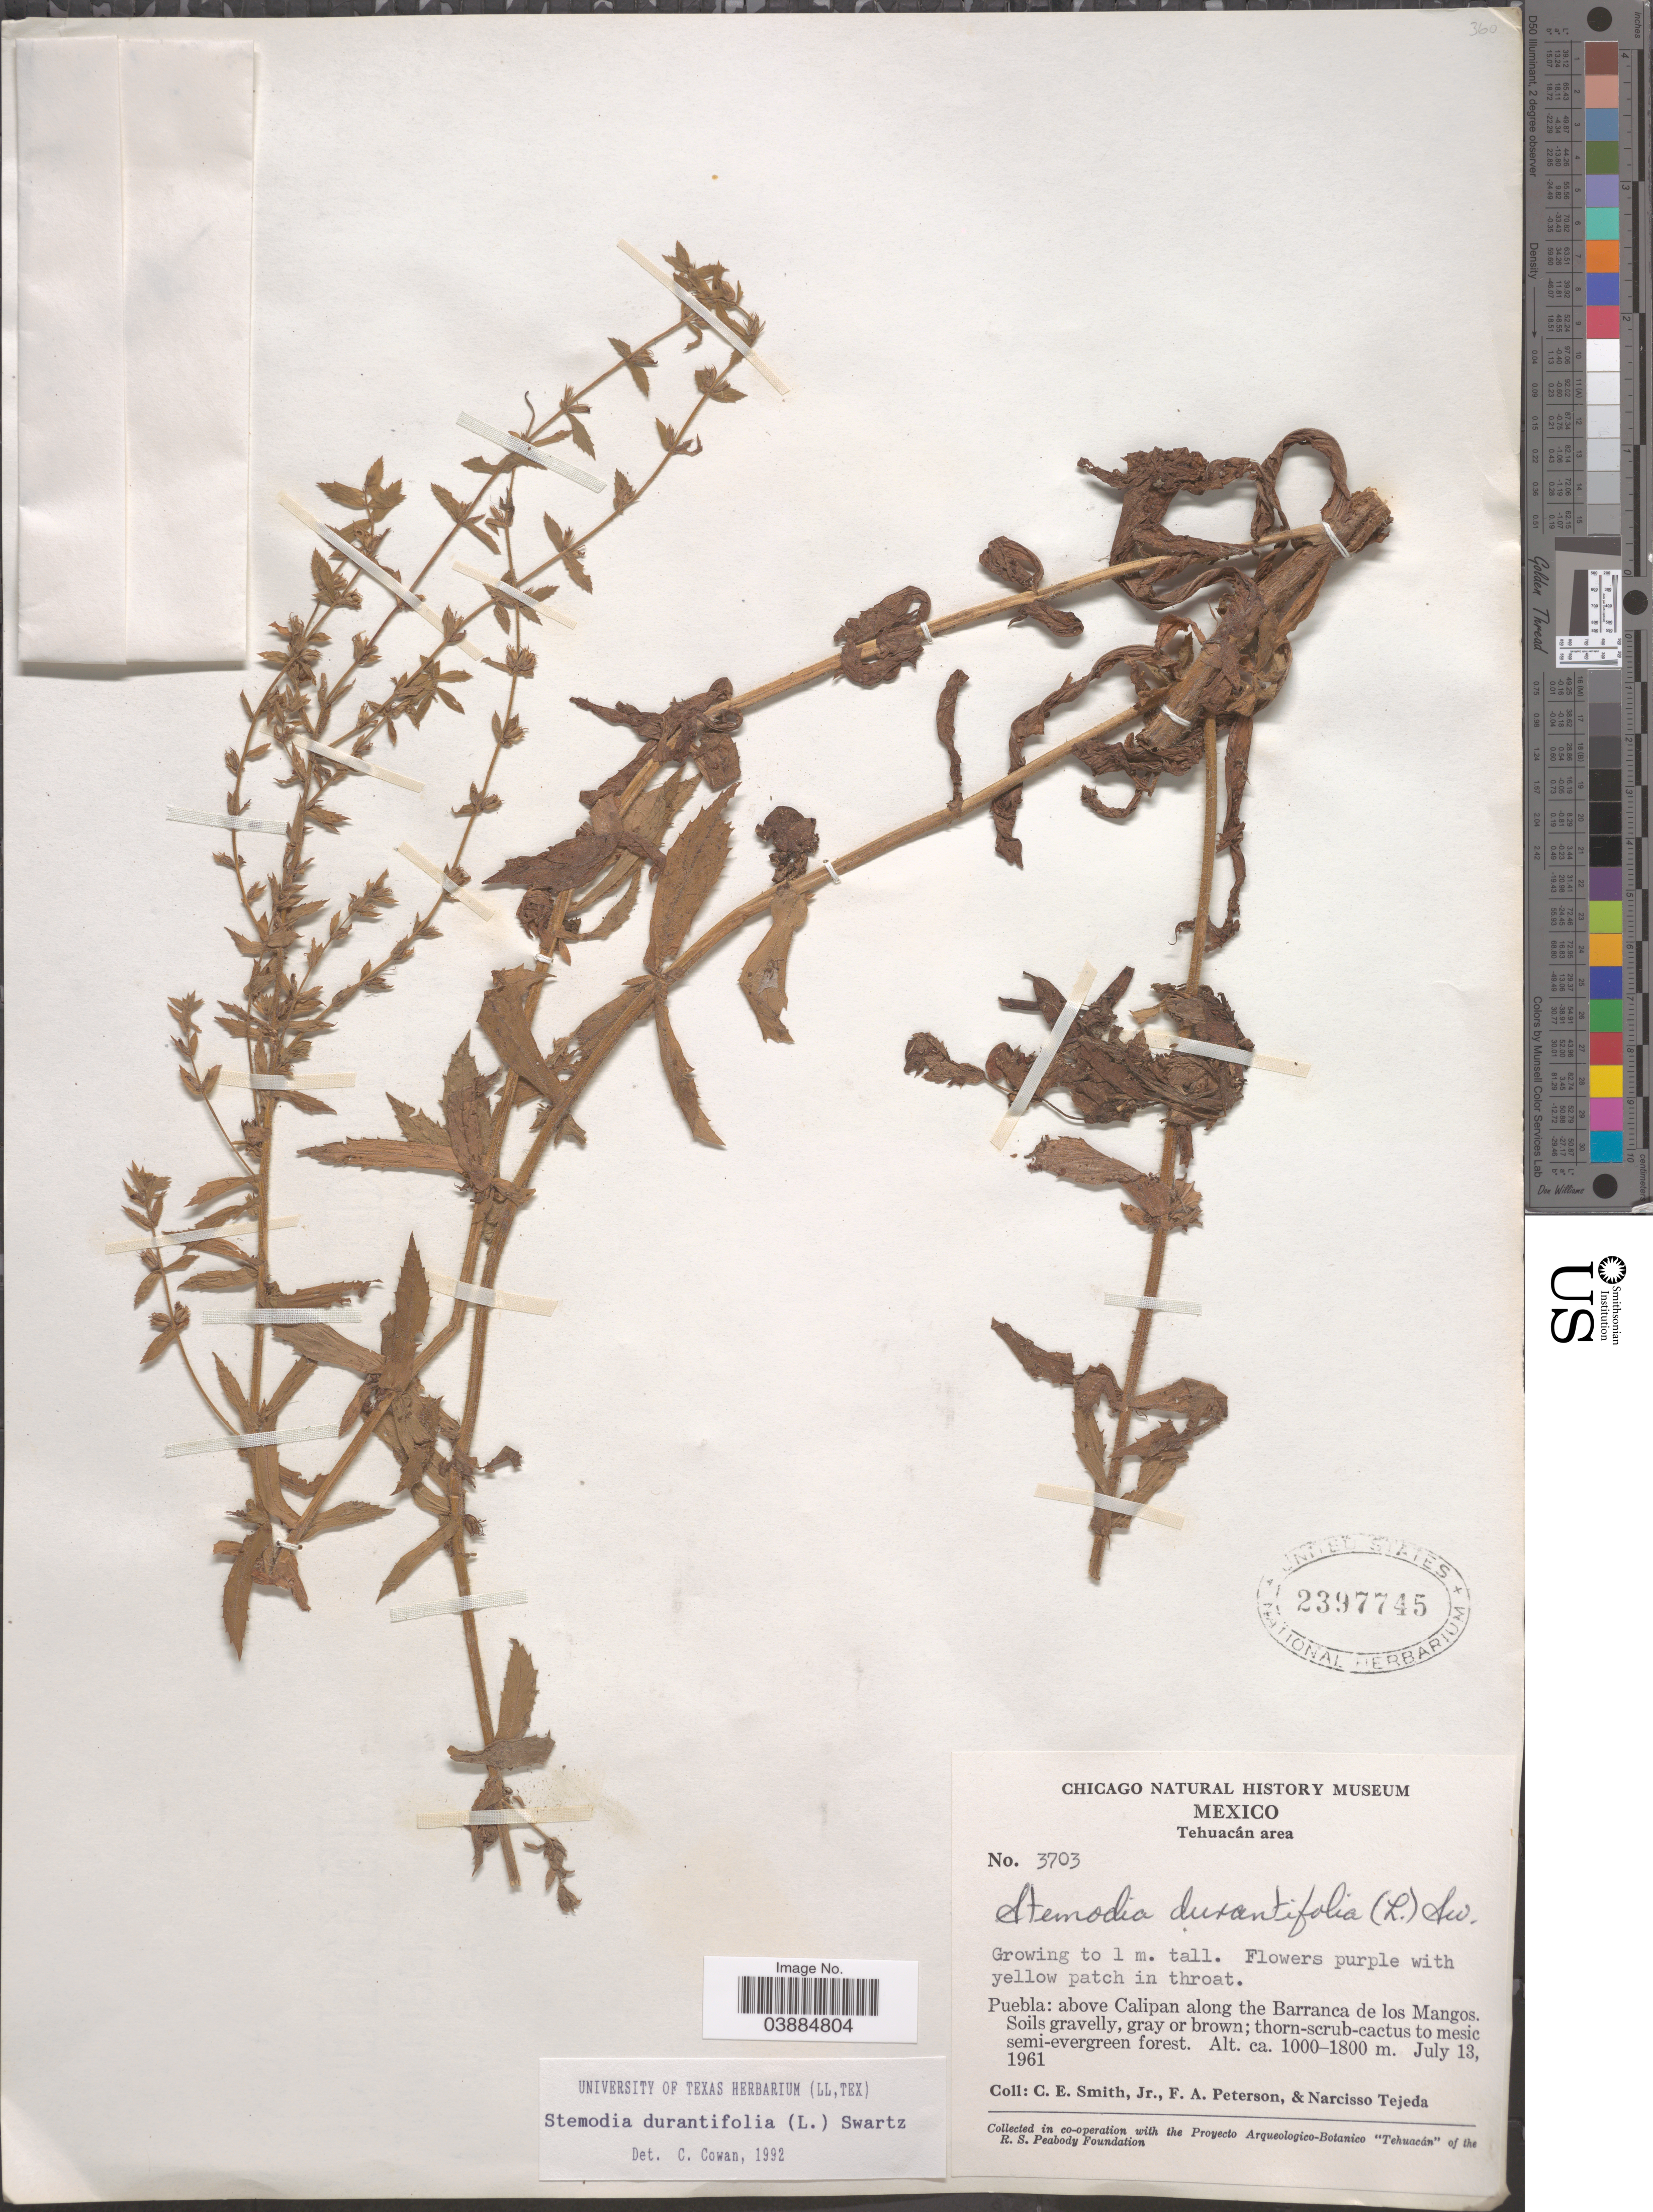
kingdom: Plantae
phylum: Tracheophyta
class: Magnoliopsida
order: Lamiales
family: Plantaginaceae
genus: Stemodia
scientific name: Stemodia durantifolia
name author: (L.) Sw.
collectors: C. E. Smith Jr., F. A. Peterson & N. Tejeda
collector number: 3703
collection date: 1961-07-13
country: Mexico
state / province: Puebla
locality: Tehuacán area. Above Calipan along the Barranca de los Mangos.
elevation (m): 1000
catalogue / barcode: US 2397745